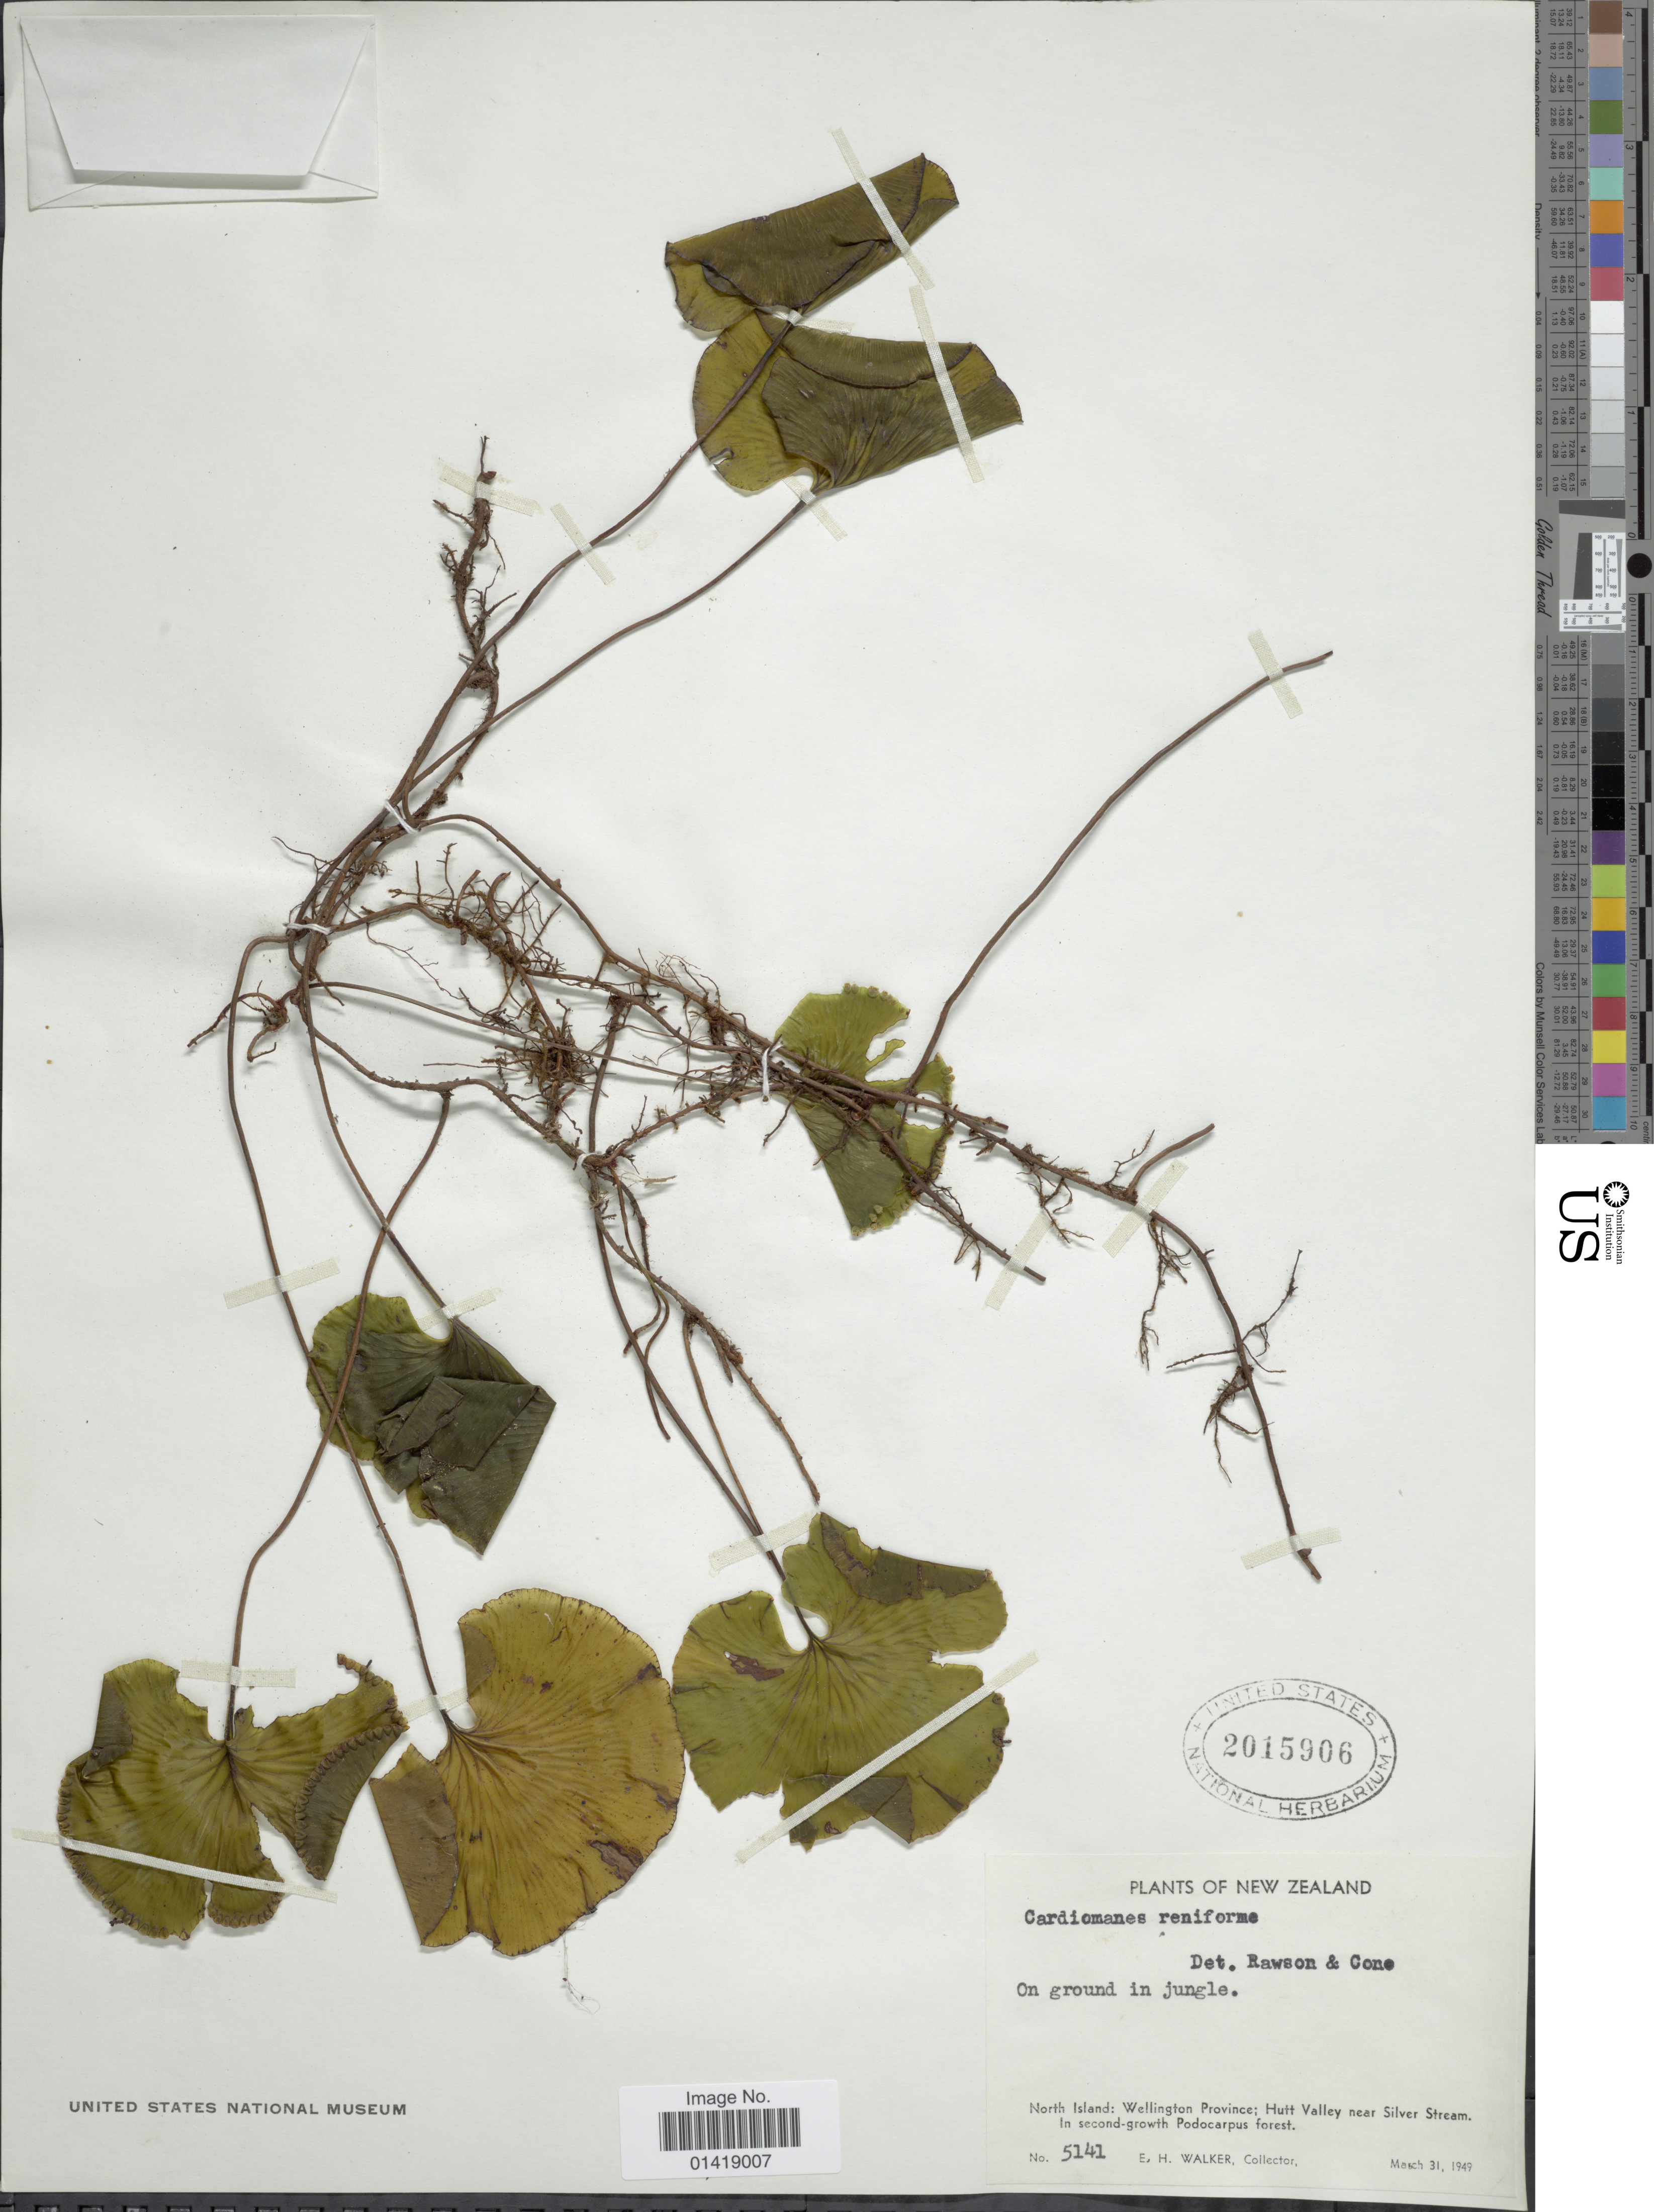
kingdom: Plantae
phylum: Tracheophyta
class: Polypodiopsida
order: Hymenophyllales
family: Hymenophyllaceae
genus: Hymenophyllum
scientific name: Hymenophyllum nephrophyllum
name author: Ebihara & K. Iwats.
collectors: E. H. Walker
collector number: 5141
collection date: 1949-03-31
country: New Zealand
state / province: Wellington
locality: North Island: Wellington province; Hutt valley near Silver Stream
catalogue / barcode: US 2015906